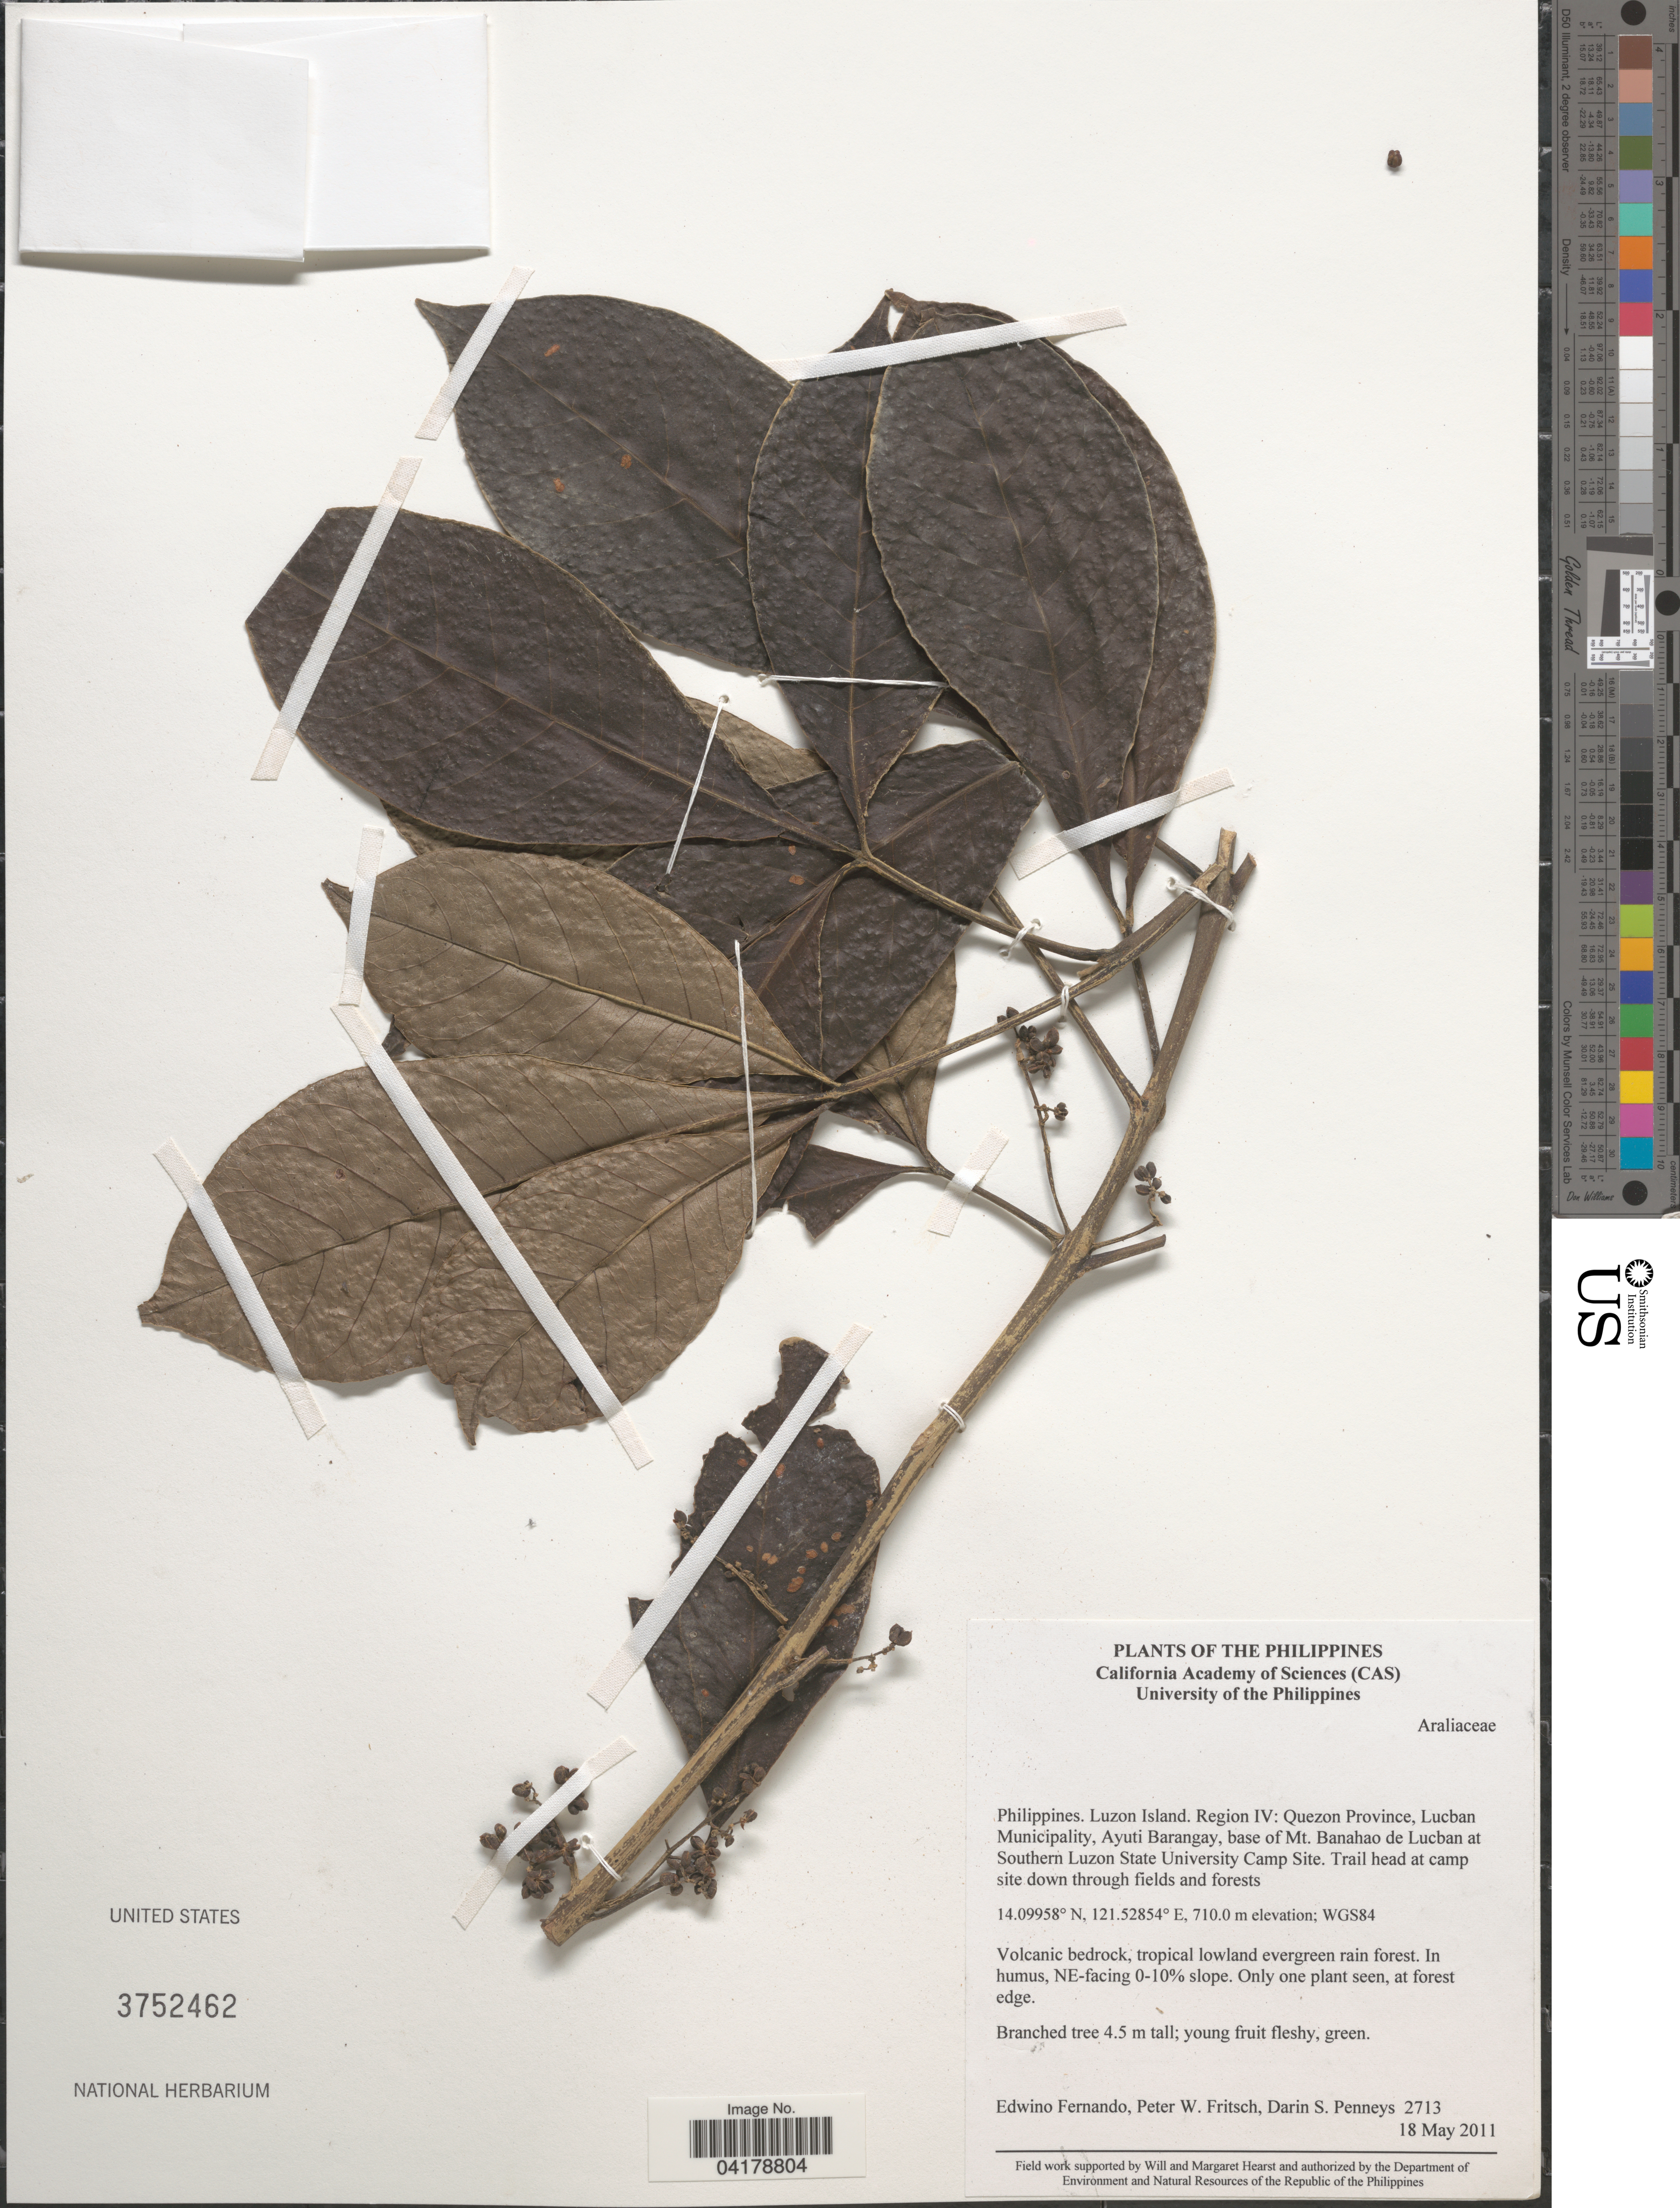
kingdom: Plantae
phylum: Tracheophyta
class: Magnoliopsida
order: Apiales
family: Araliaceae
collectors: E. S. Fernando, P. W. Fritsch & D. S. Penneys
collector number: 2713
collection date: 2011-05-18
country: Philippines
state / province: Calabarzon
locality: Luzon Island. Region IV: Quezon Province, Lucban Municipality, Ayuti Barangay, base of Mt. Banahao de Lucban at Southern Luzon State University Camp Site. Trail head at camp site down through fields and forests. WGS84.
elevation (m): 710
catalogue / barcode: US 3752462